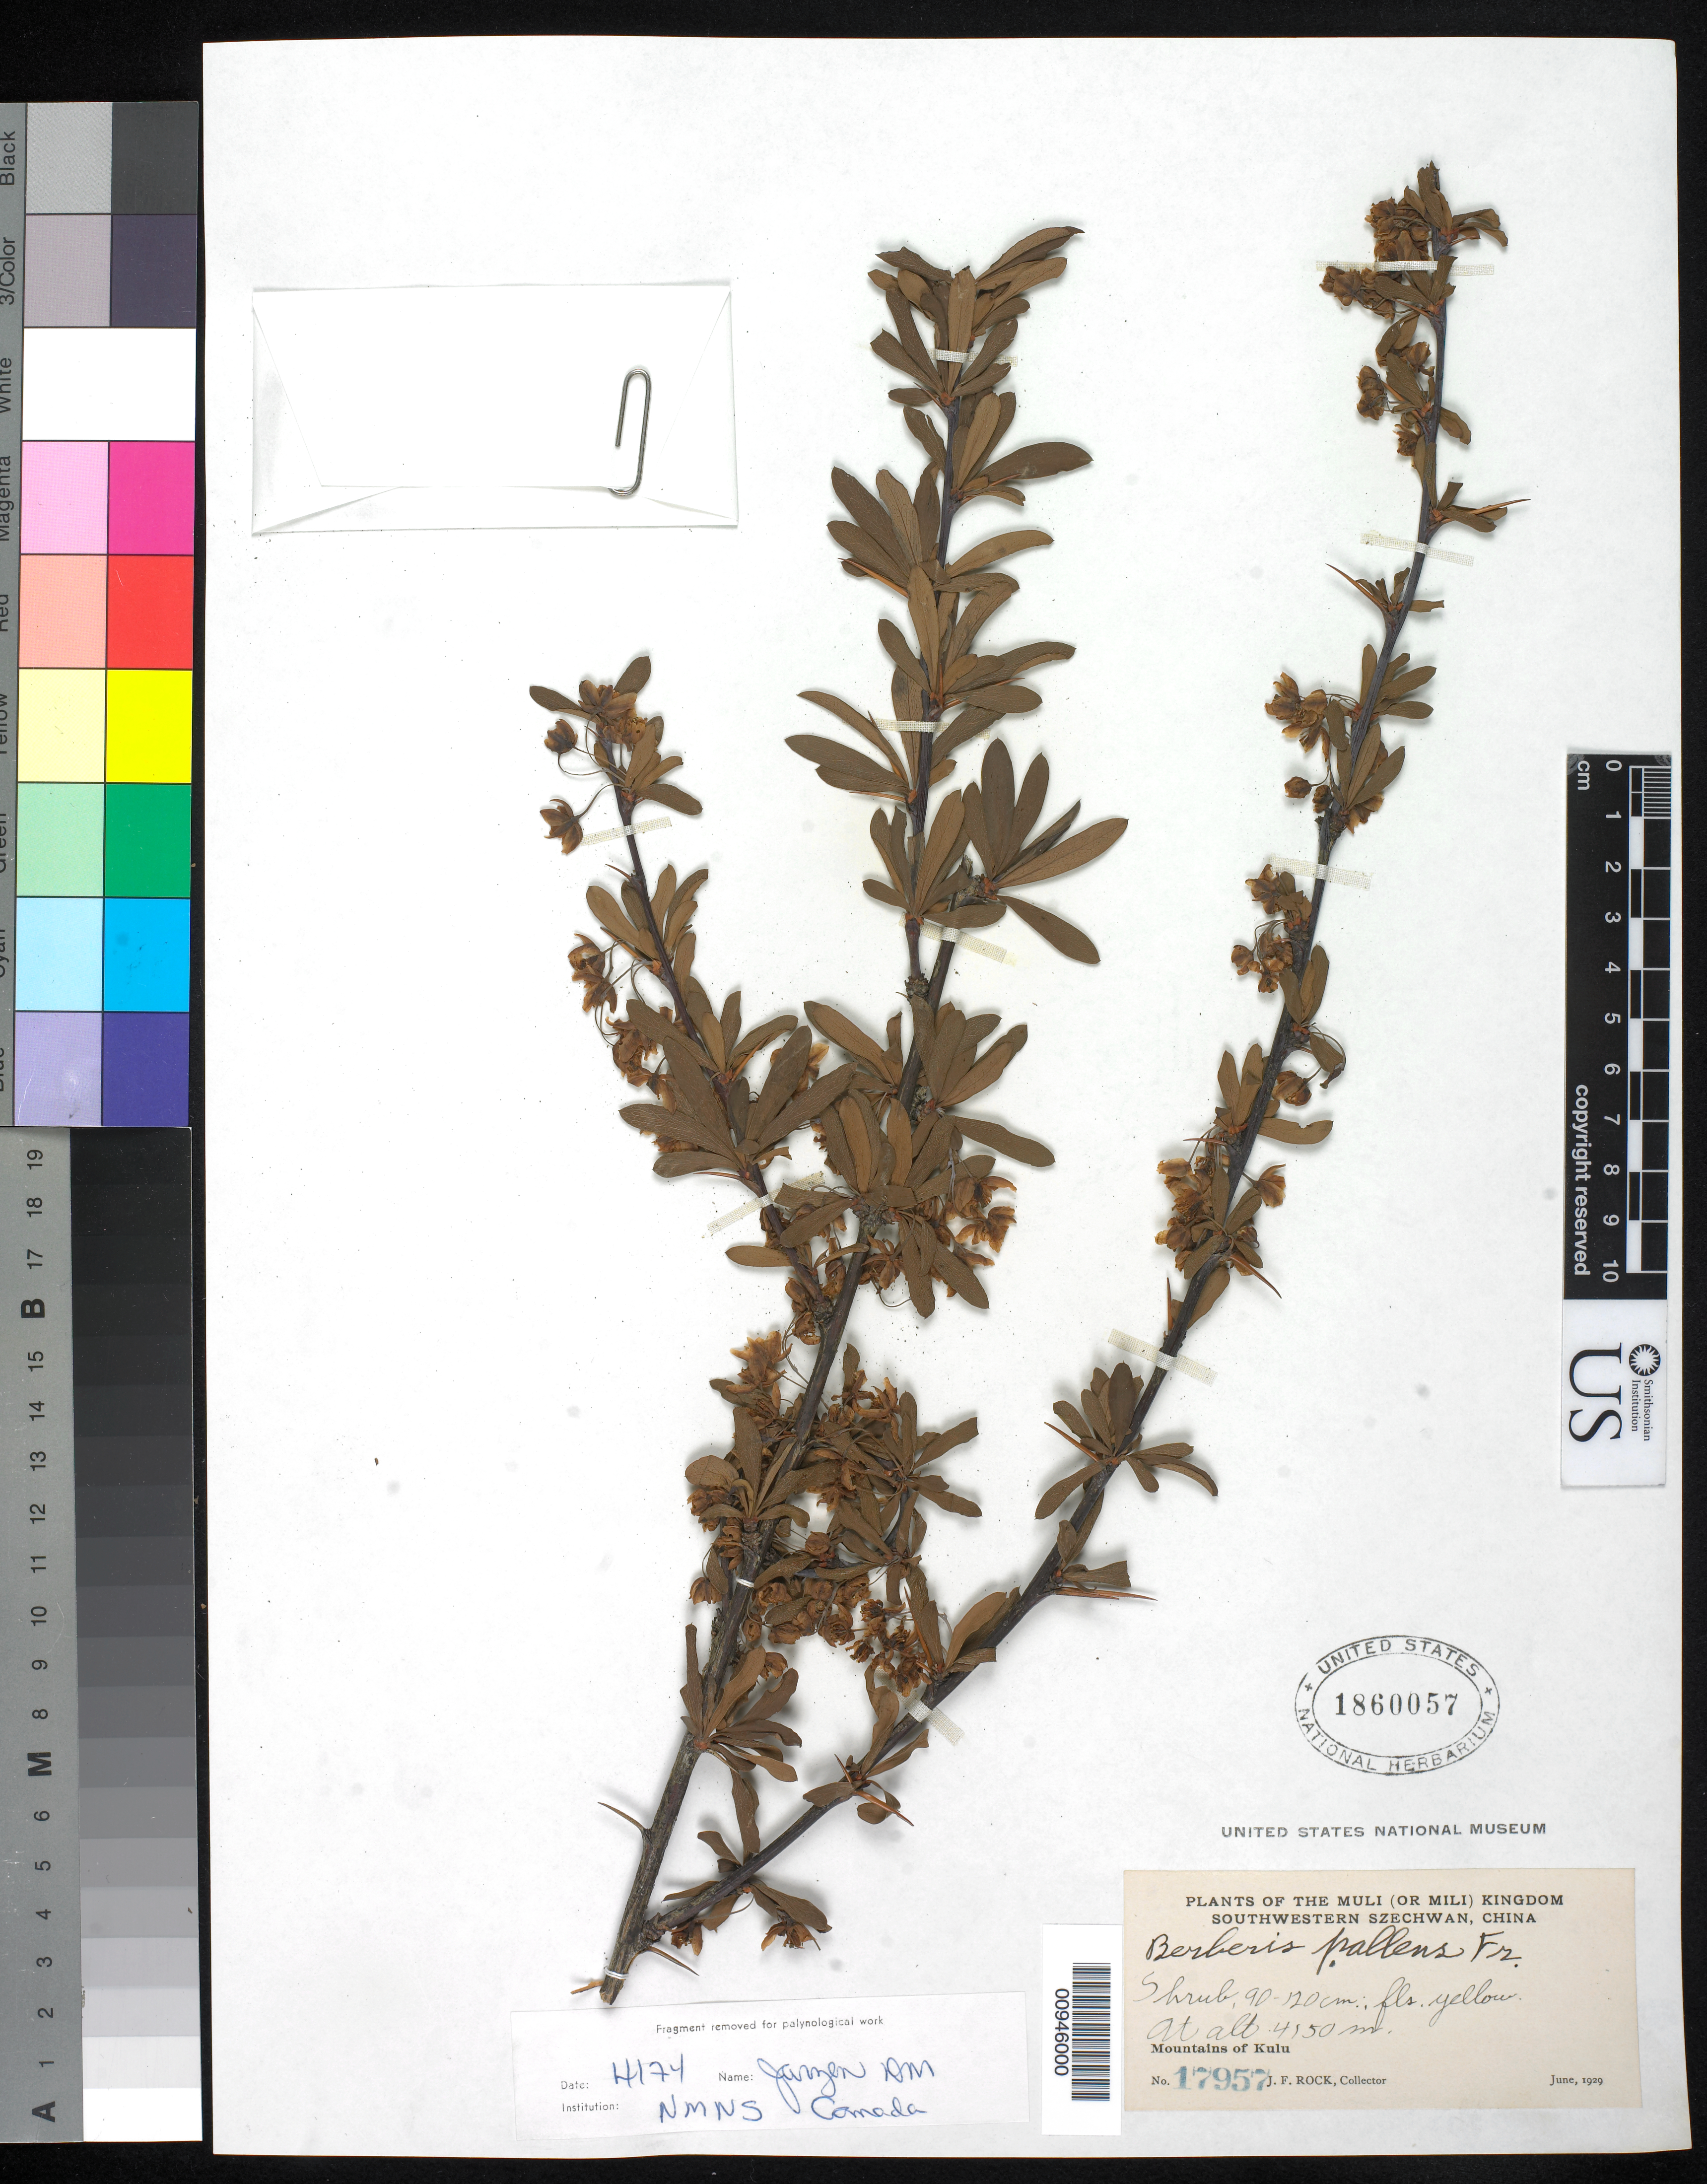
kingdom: Plantae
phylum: Tracheophyta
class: Magnoliopsida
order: Ranunculales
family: Berberidaceae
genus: Berberis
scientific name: Berberis pallens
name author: Franch.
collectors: J. F. Rock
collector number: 17957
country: China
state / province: Sichuan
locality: Mountains of Kulu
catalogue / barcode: US 1860057